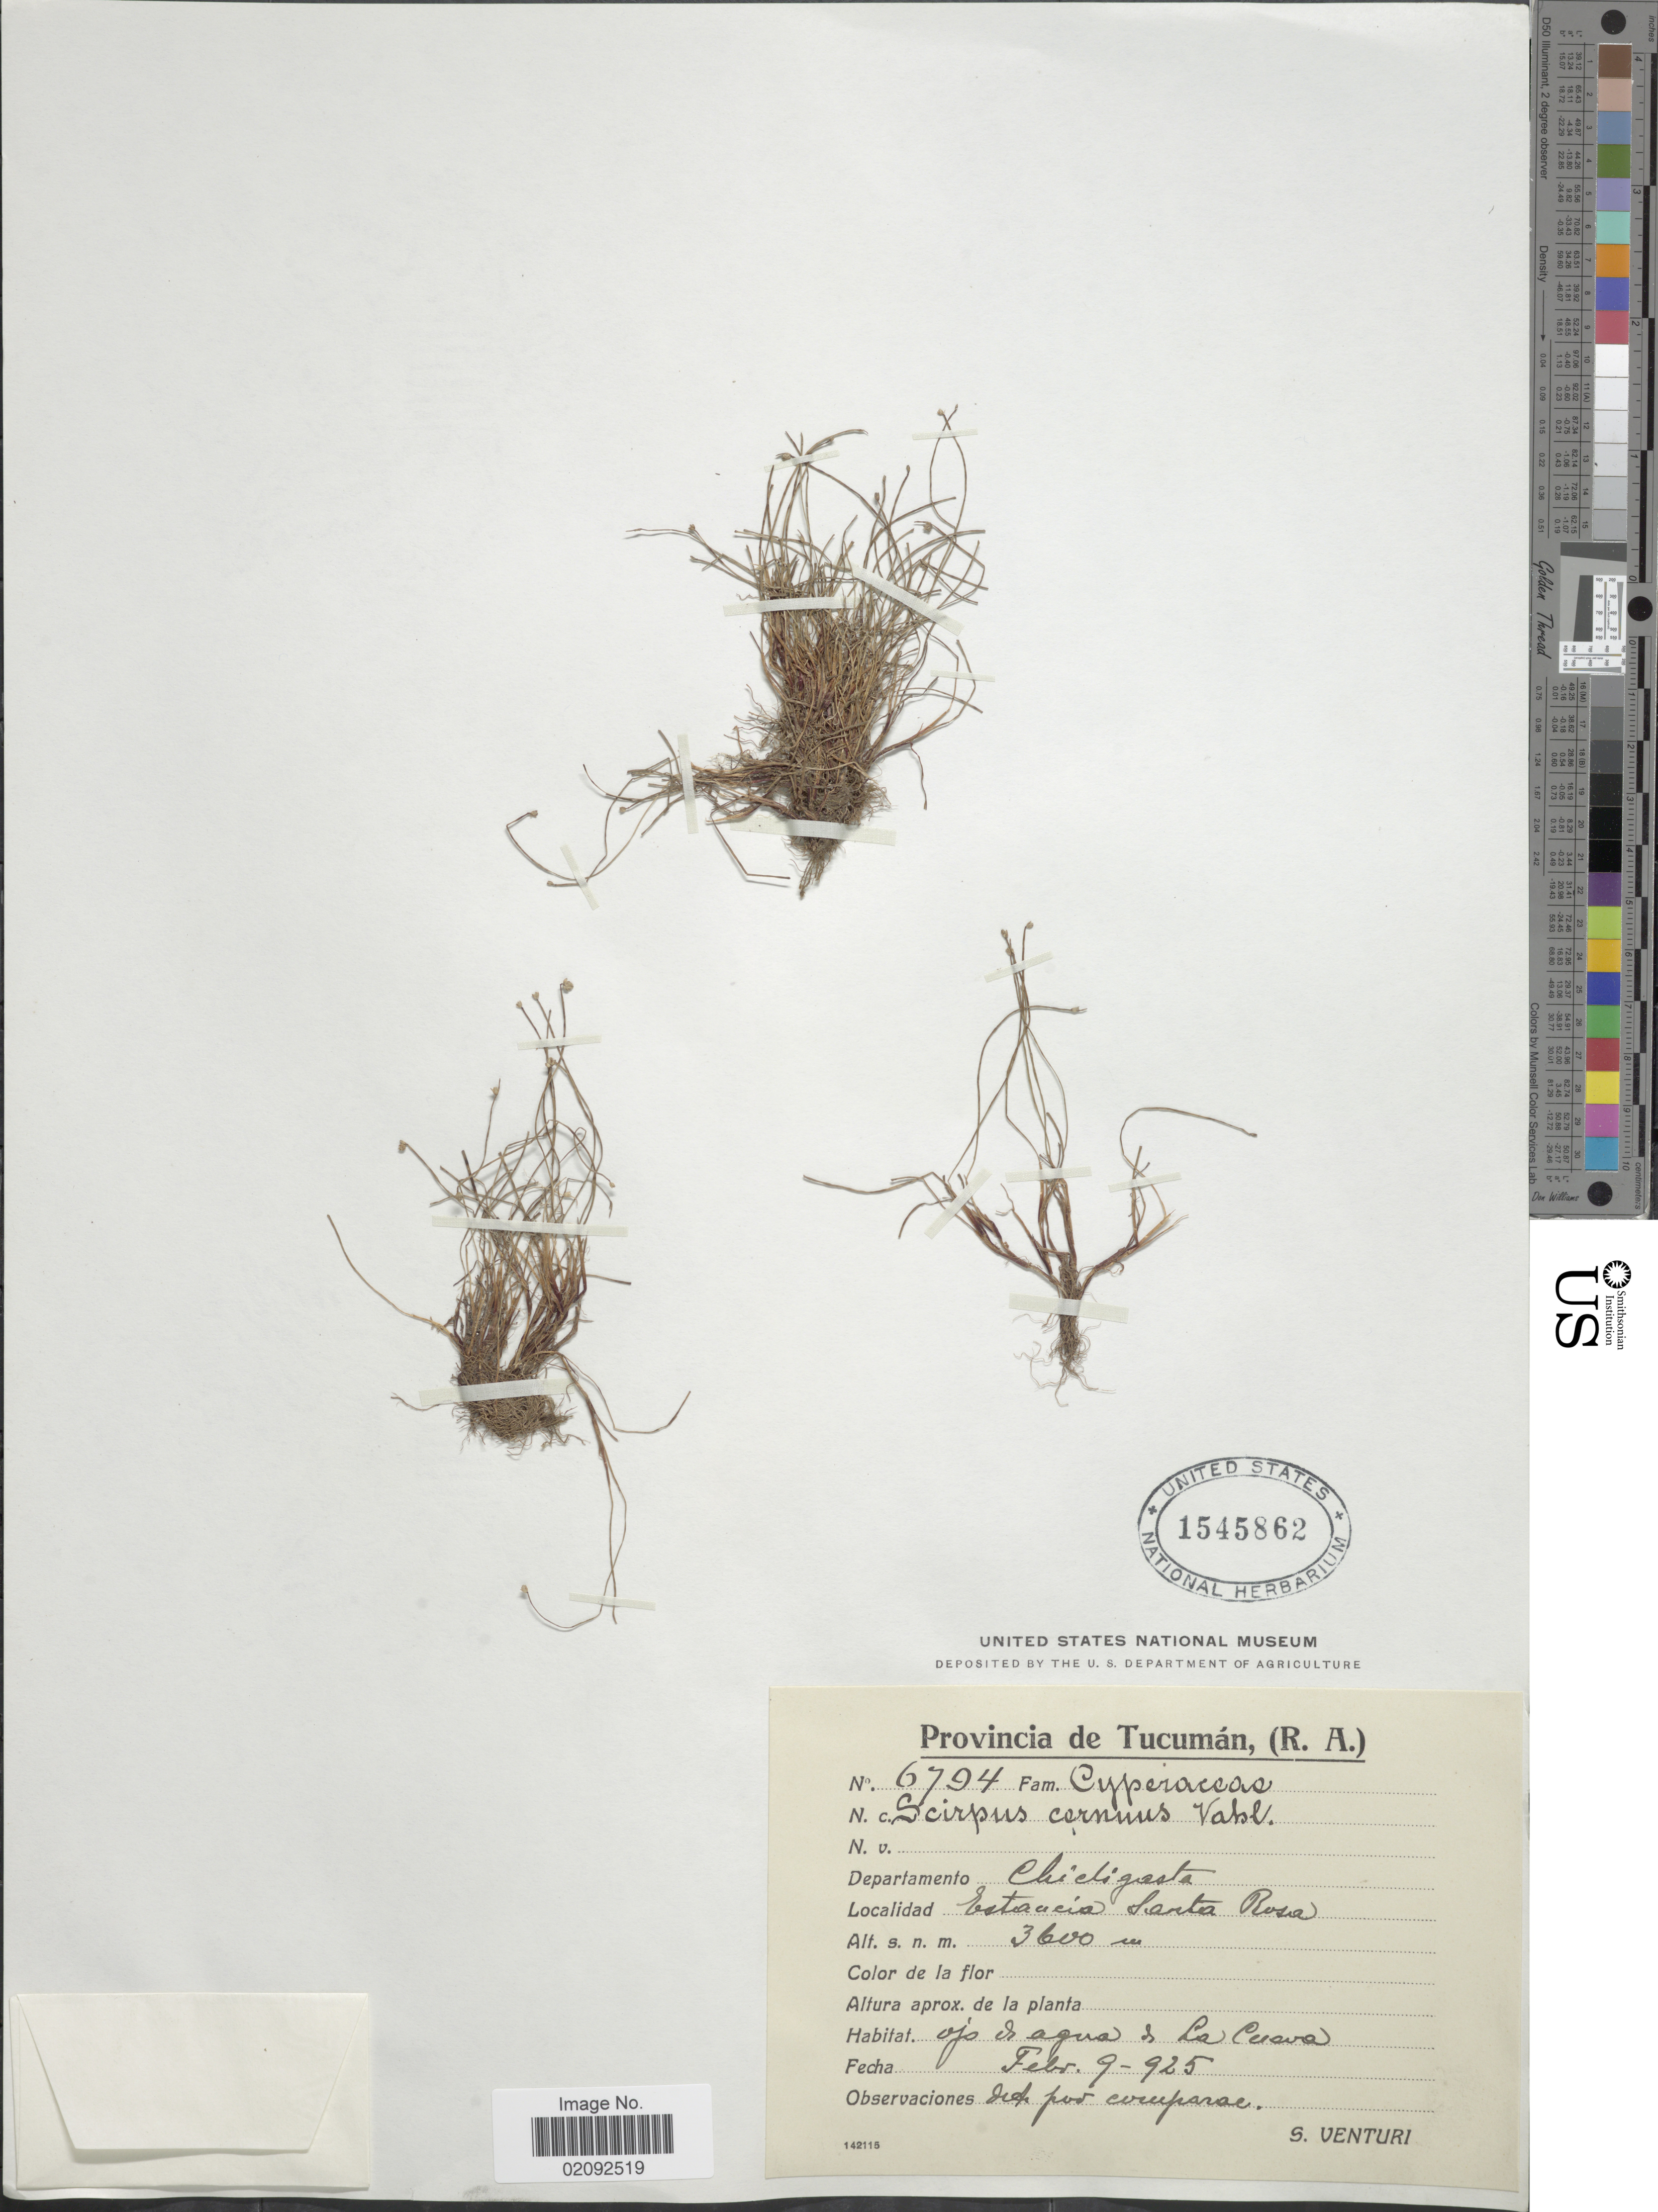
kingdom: Plantae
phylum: Tracheophyta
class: Liliopsida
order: Poales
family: Cyperaceae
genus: Isolepis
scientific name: Isolepis cernua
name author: (Vahl) Roem. & Schult.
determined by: Strong, Mark T., (BOT), Smithsonian Institution - National Museum of Natural History (UNITED STATES)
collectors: S. Venturi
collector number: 6794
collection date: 1925-02-09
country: Argentina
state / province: Tucuman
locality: (R.A.), Departamento Chicligasta, Estancia Santa Rosa.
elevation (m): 3600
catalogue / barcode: US 1545862